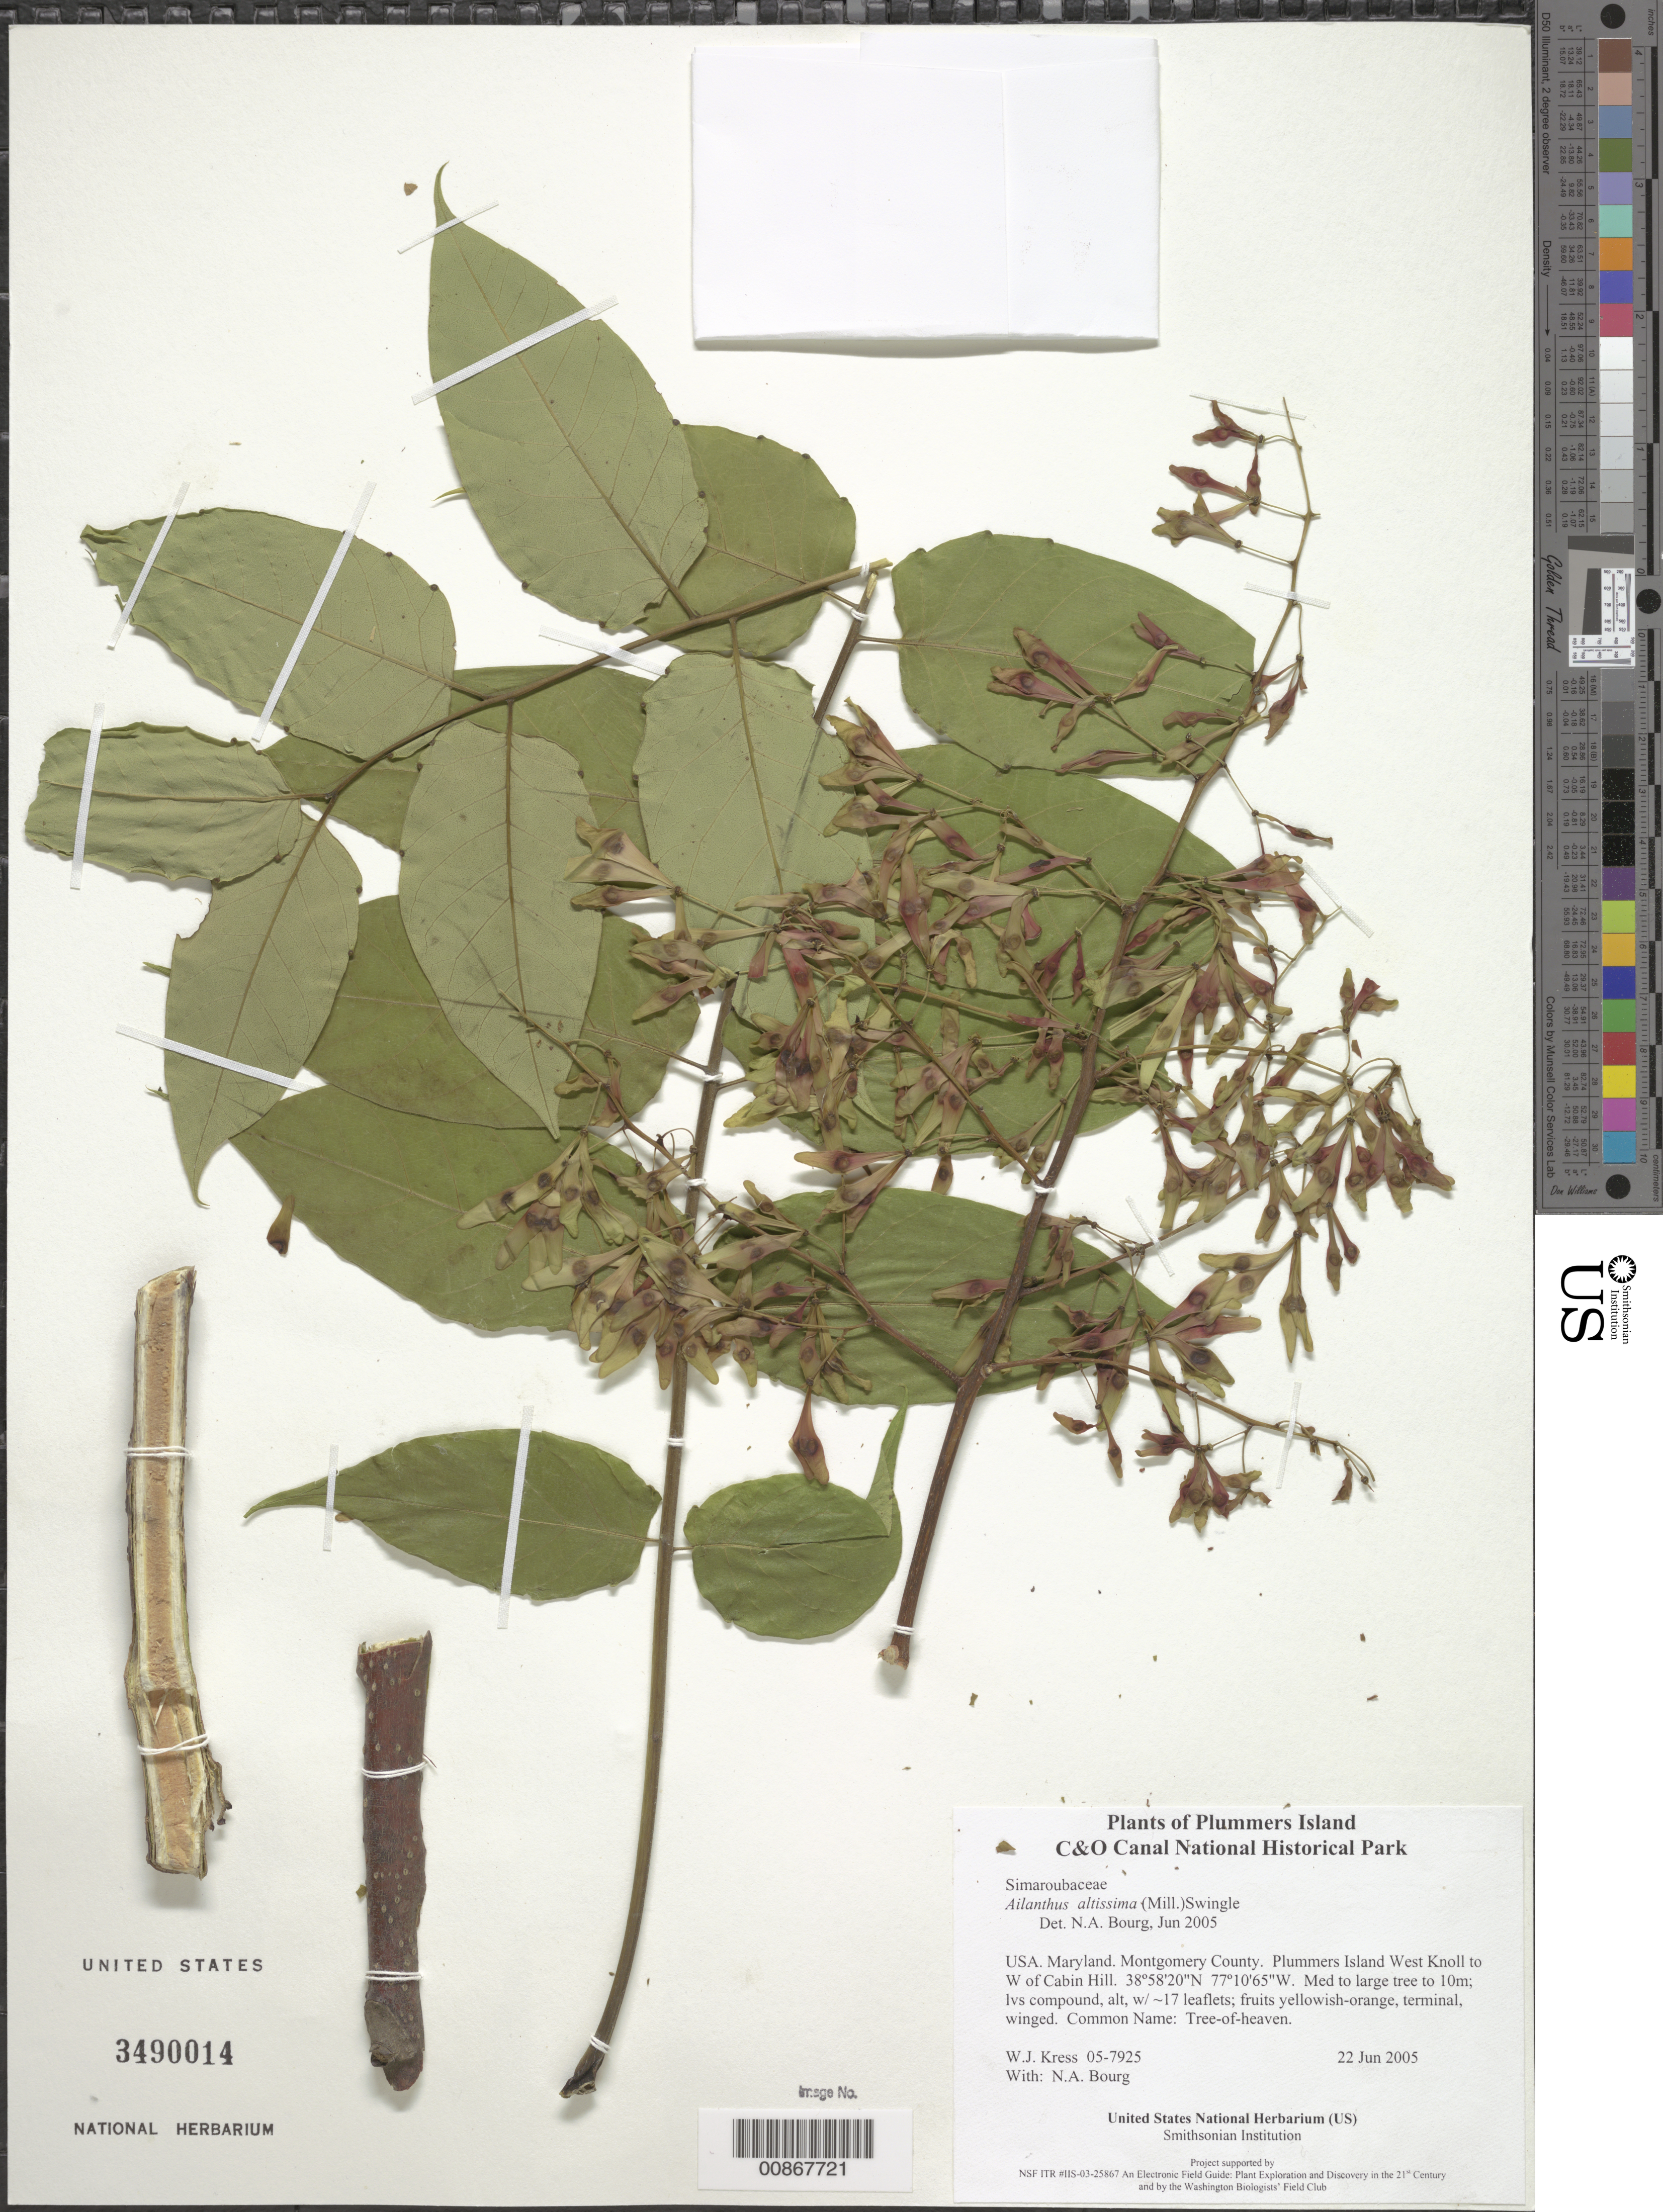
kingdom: Plantae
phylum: Tracheophyta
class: Magnoliopsida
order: Sapindales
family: Simaroubaceae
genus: Ailanthus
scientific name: Ailanthus altissima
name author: (Mill.) Swingle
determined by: Bourg, N. A.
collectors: W. J. Kress & N. A. Bourg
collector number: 05-7925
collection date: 2005-06-22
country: United States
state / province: Maryland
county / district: Montgomery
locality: Chesapeake and Ohio Canal National Historical Park, Plummers Island West Knoll to W of Cabin Hill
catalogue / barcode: US 3490014